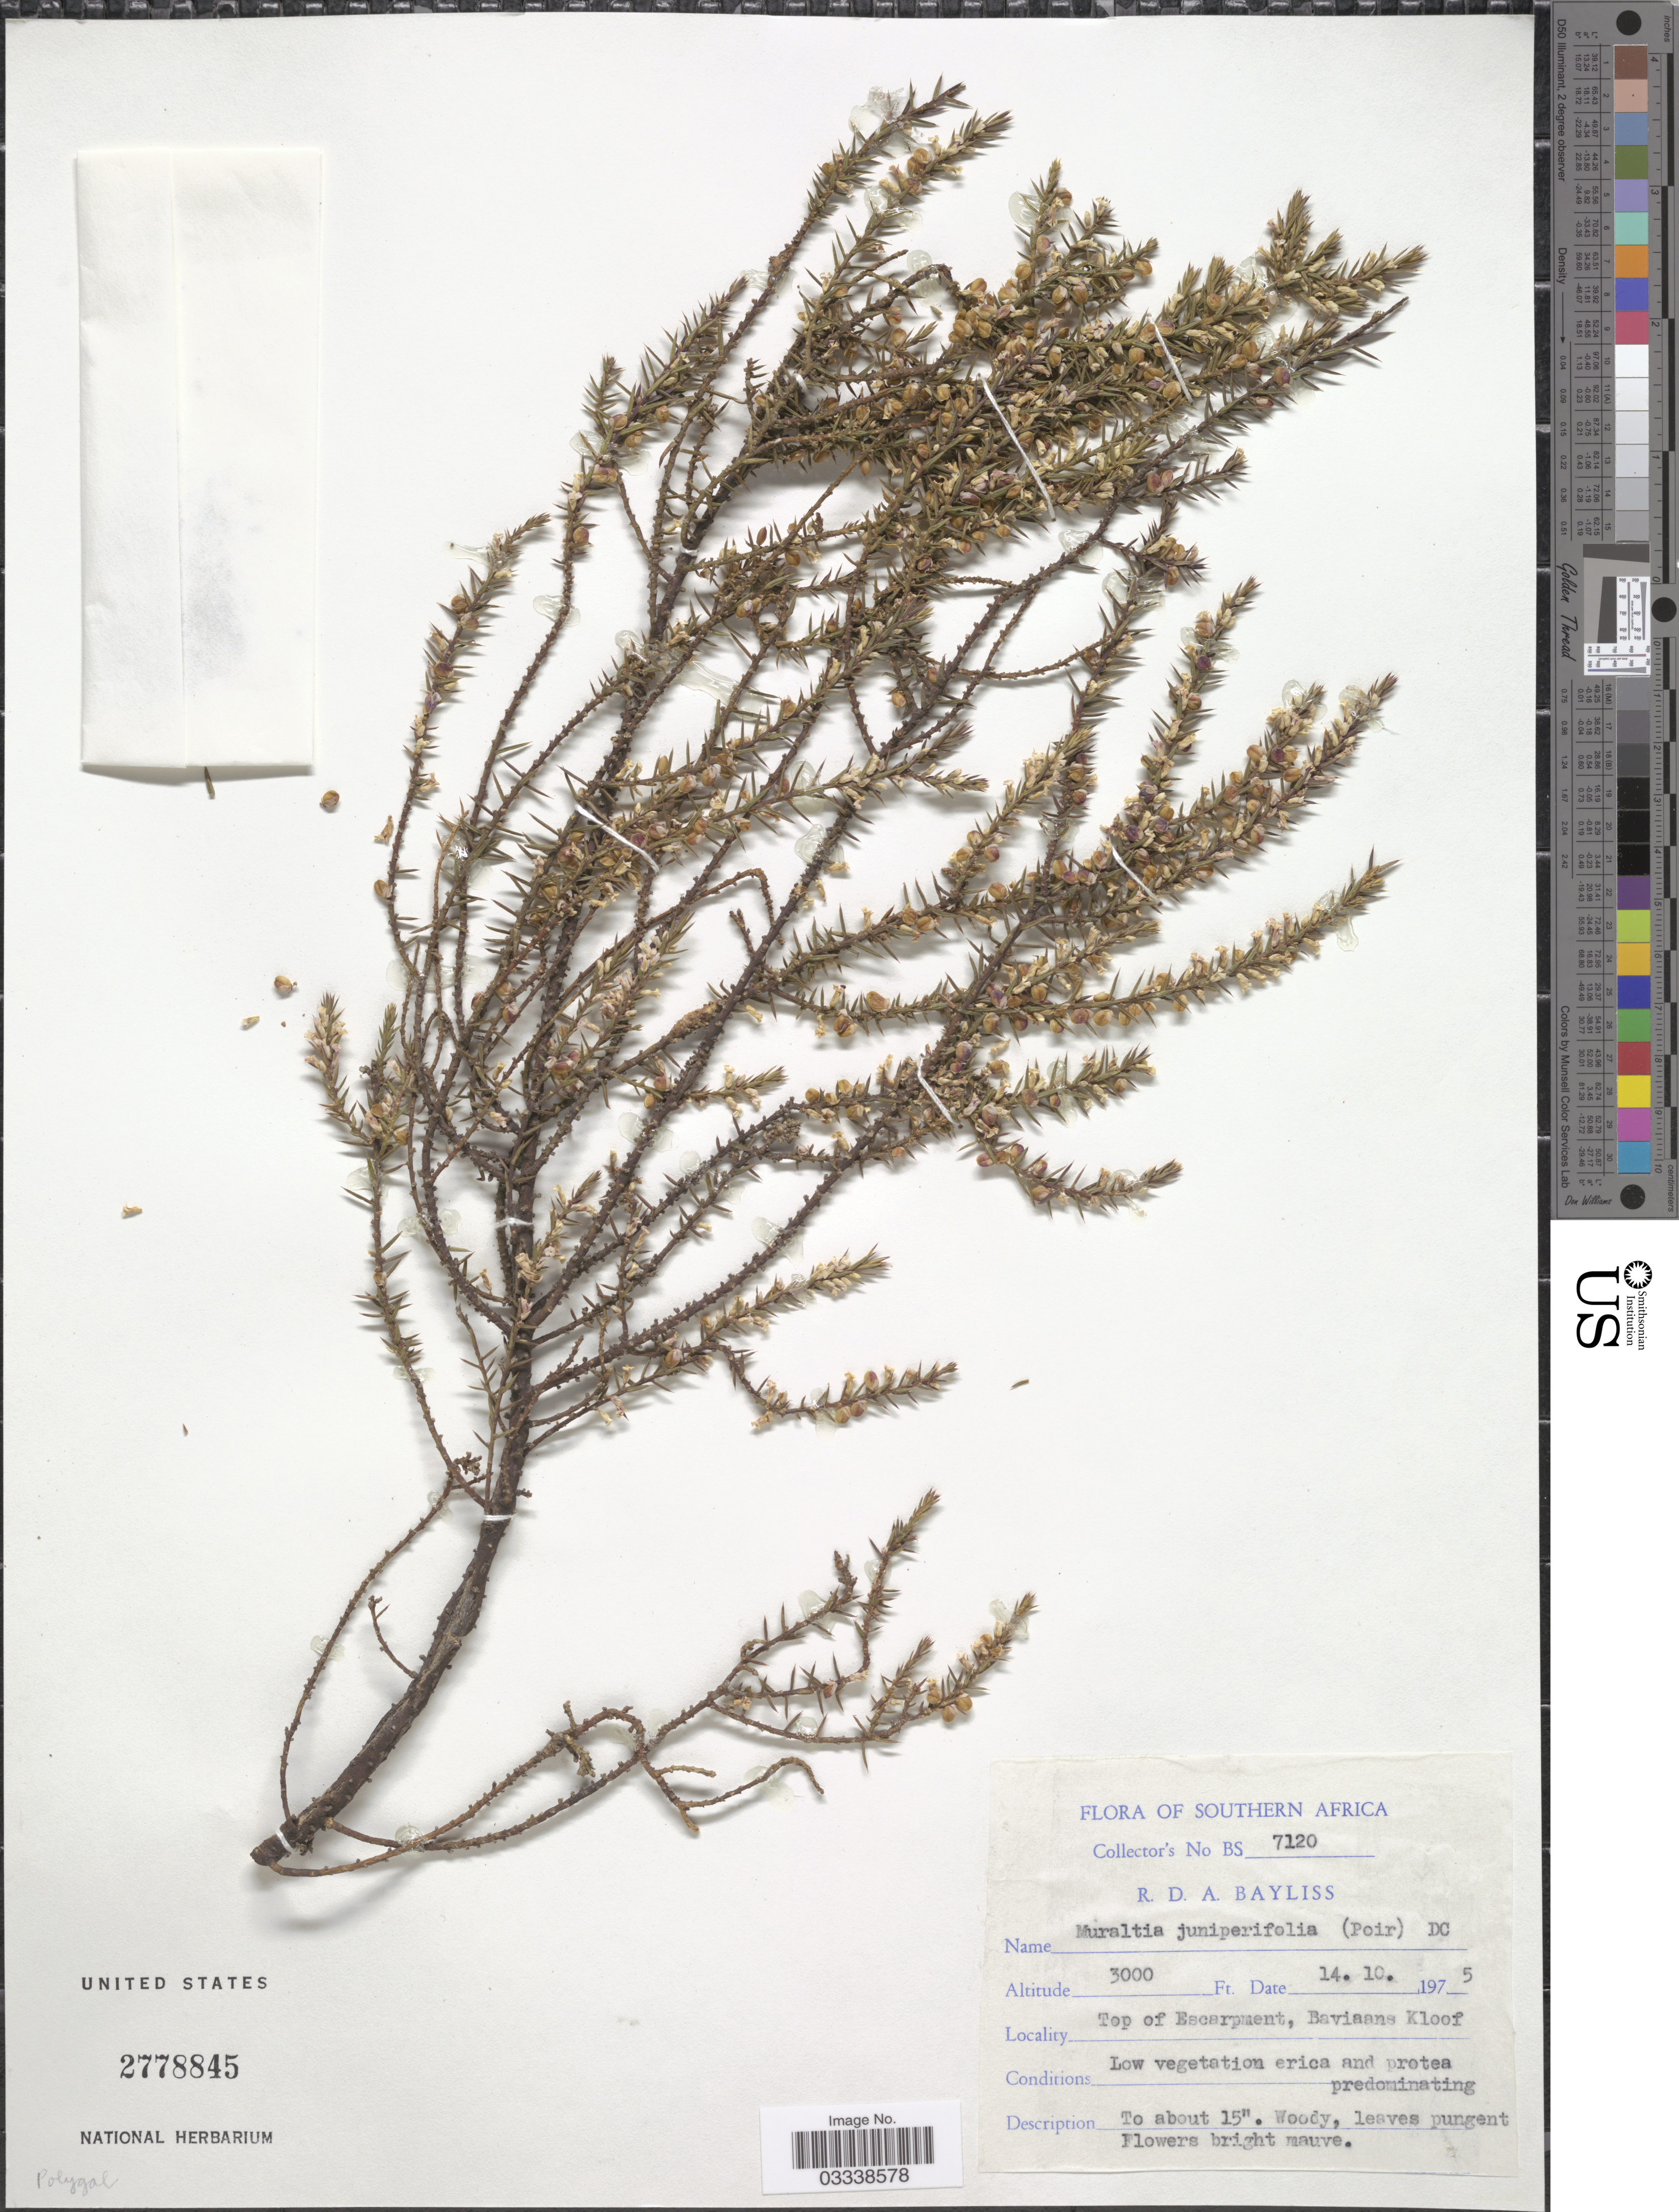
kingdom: Plantae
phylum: Tracheophyta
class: Magnoliopsida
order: Fabales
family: Polygalaceae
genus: Muraltia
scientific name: Muraltia juniperifolia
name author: DC.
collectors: R. Bayliss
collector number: BS7120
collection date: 1975-10-14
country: South Africa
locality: Southern Africa, Top of Escarpment, Baviaans Kloof.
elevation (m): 914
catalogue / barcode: US 2778845